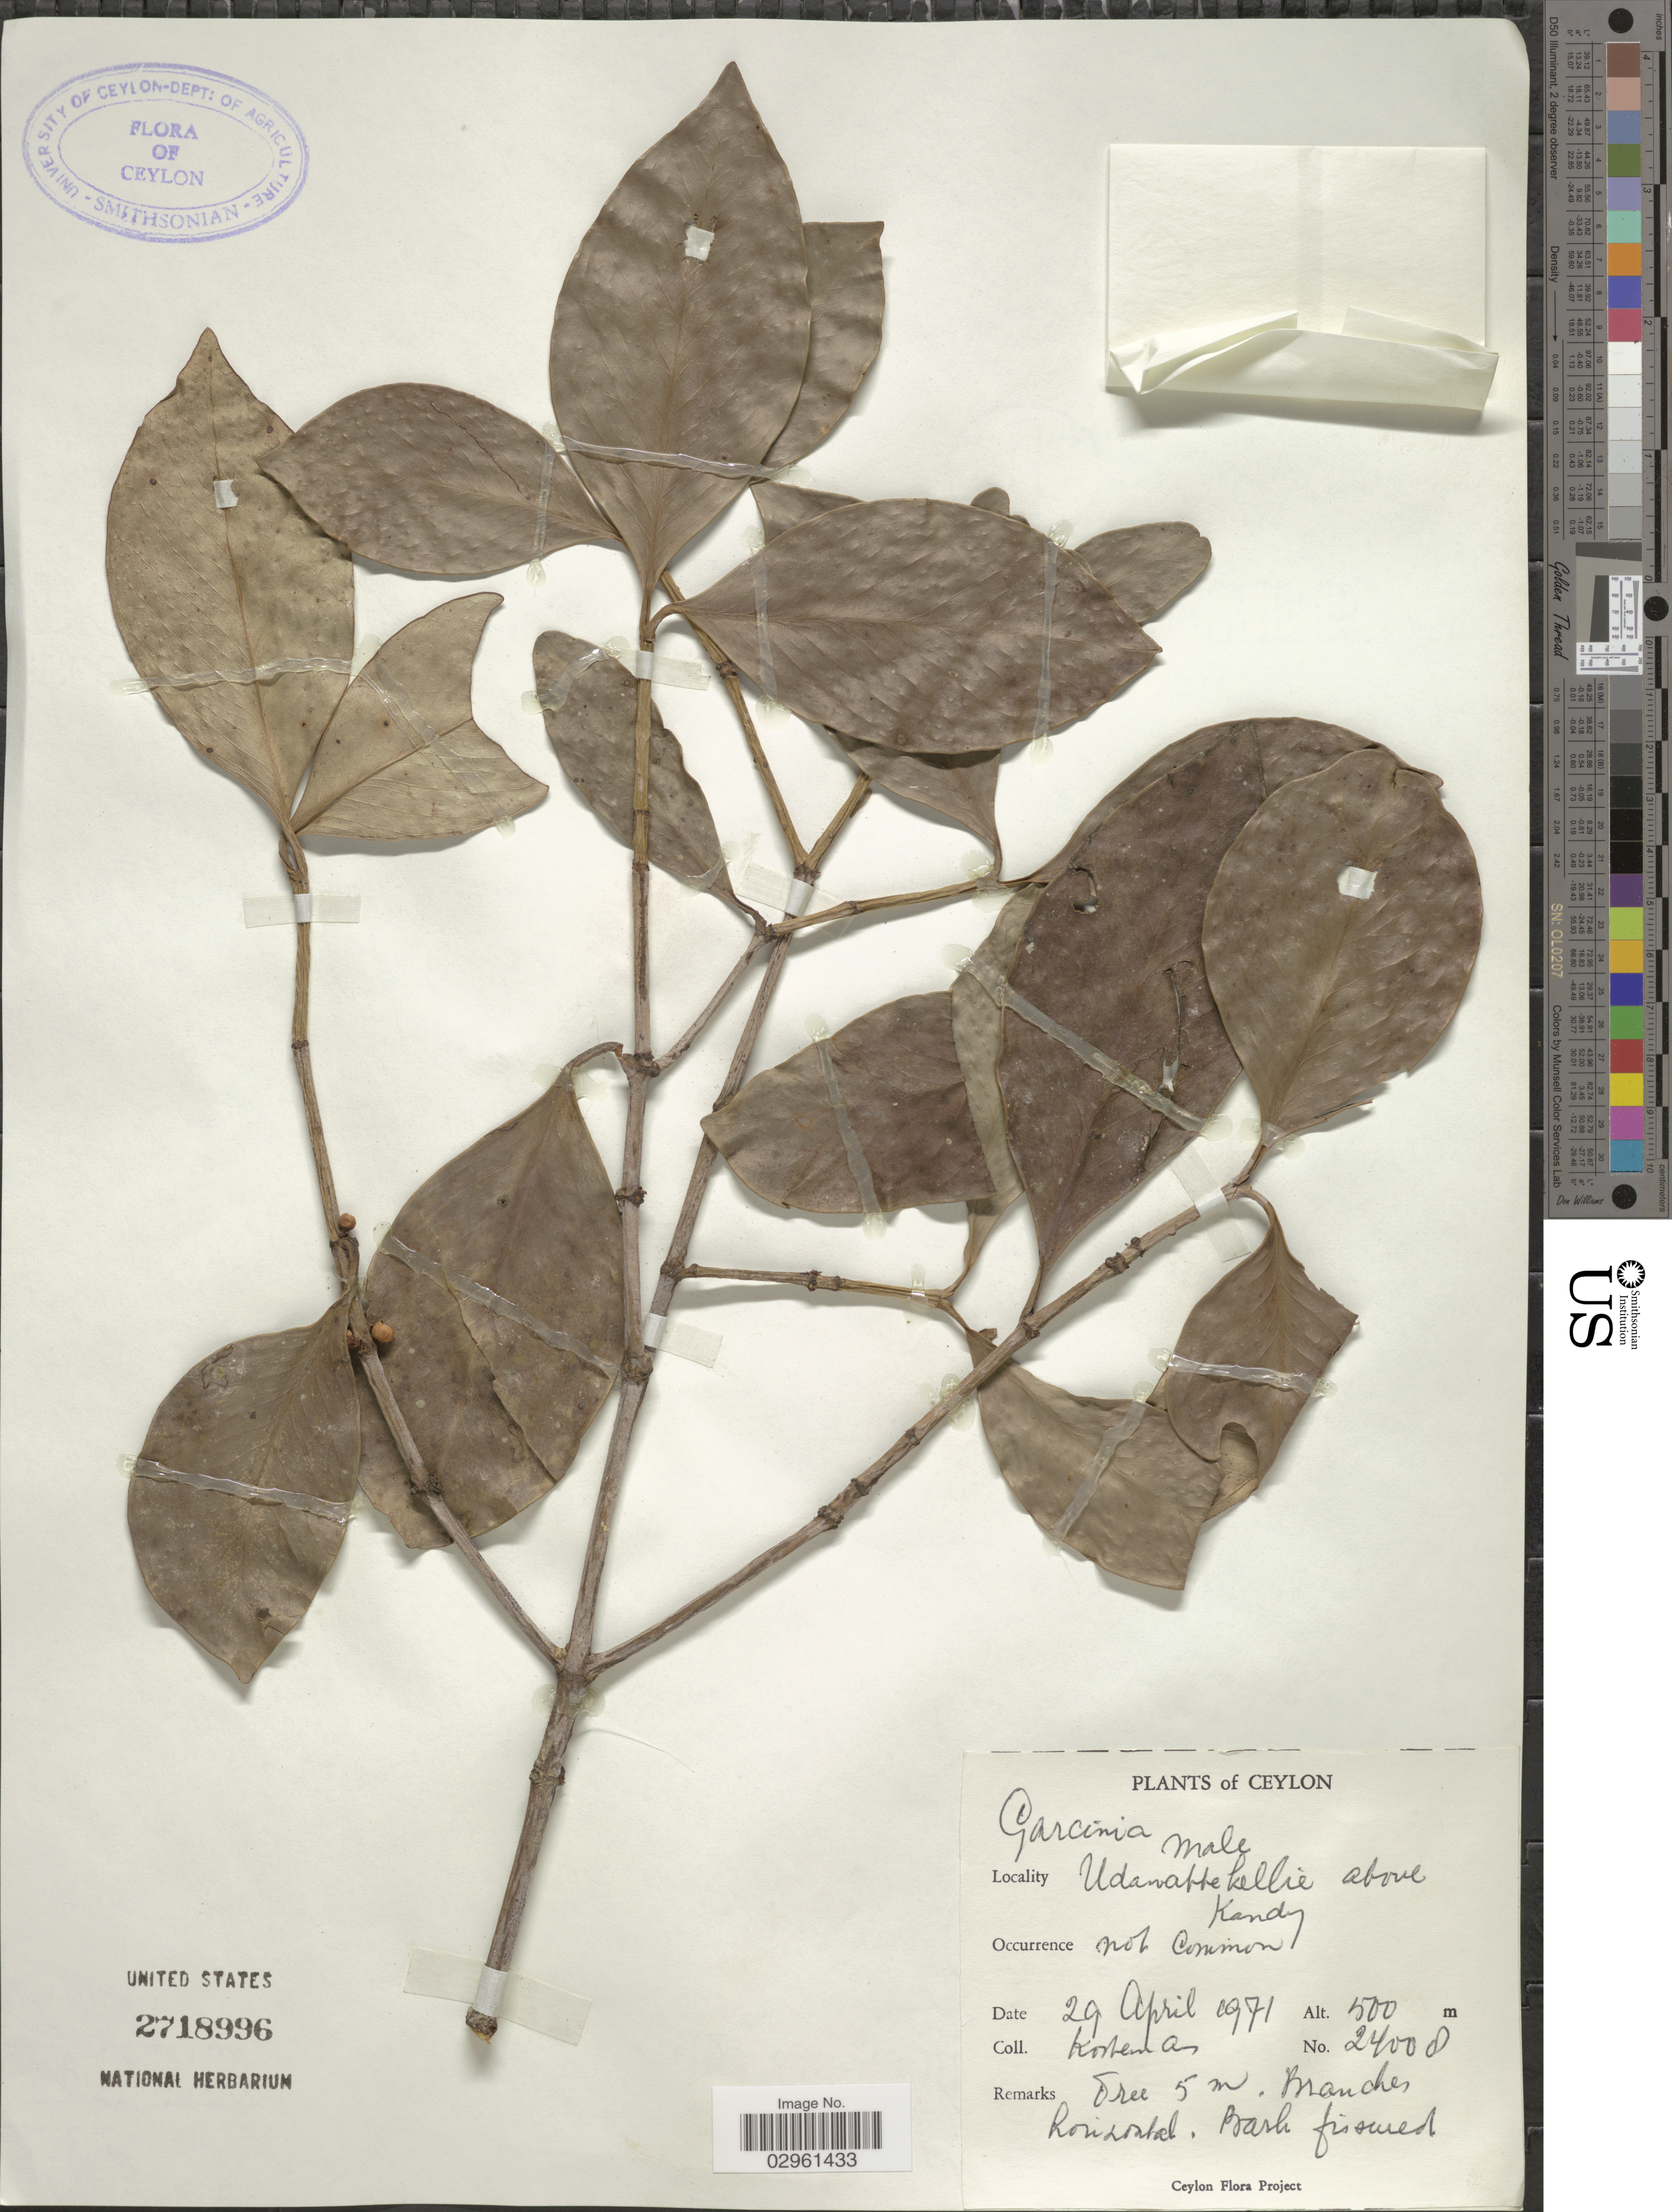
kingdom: Plantae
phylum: Tracheophyta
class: Magnoliopsida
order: Malpighiales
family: Clusiaceae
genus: Garcinia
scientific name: Garcinia sp.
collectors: Kostermans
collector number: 24008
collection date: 1971-04-29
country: Sri Lanka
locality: Ceylon. Udanabbekellie above Kandy.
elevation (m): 500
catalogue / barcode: US 2718996